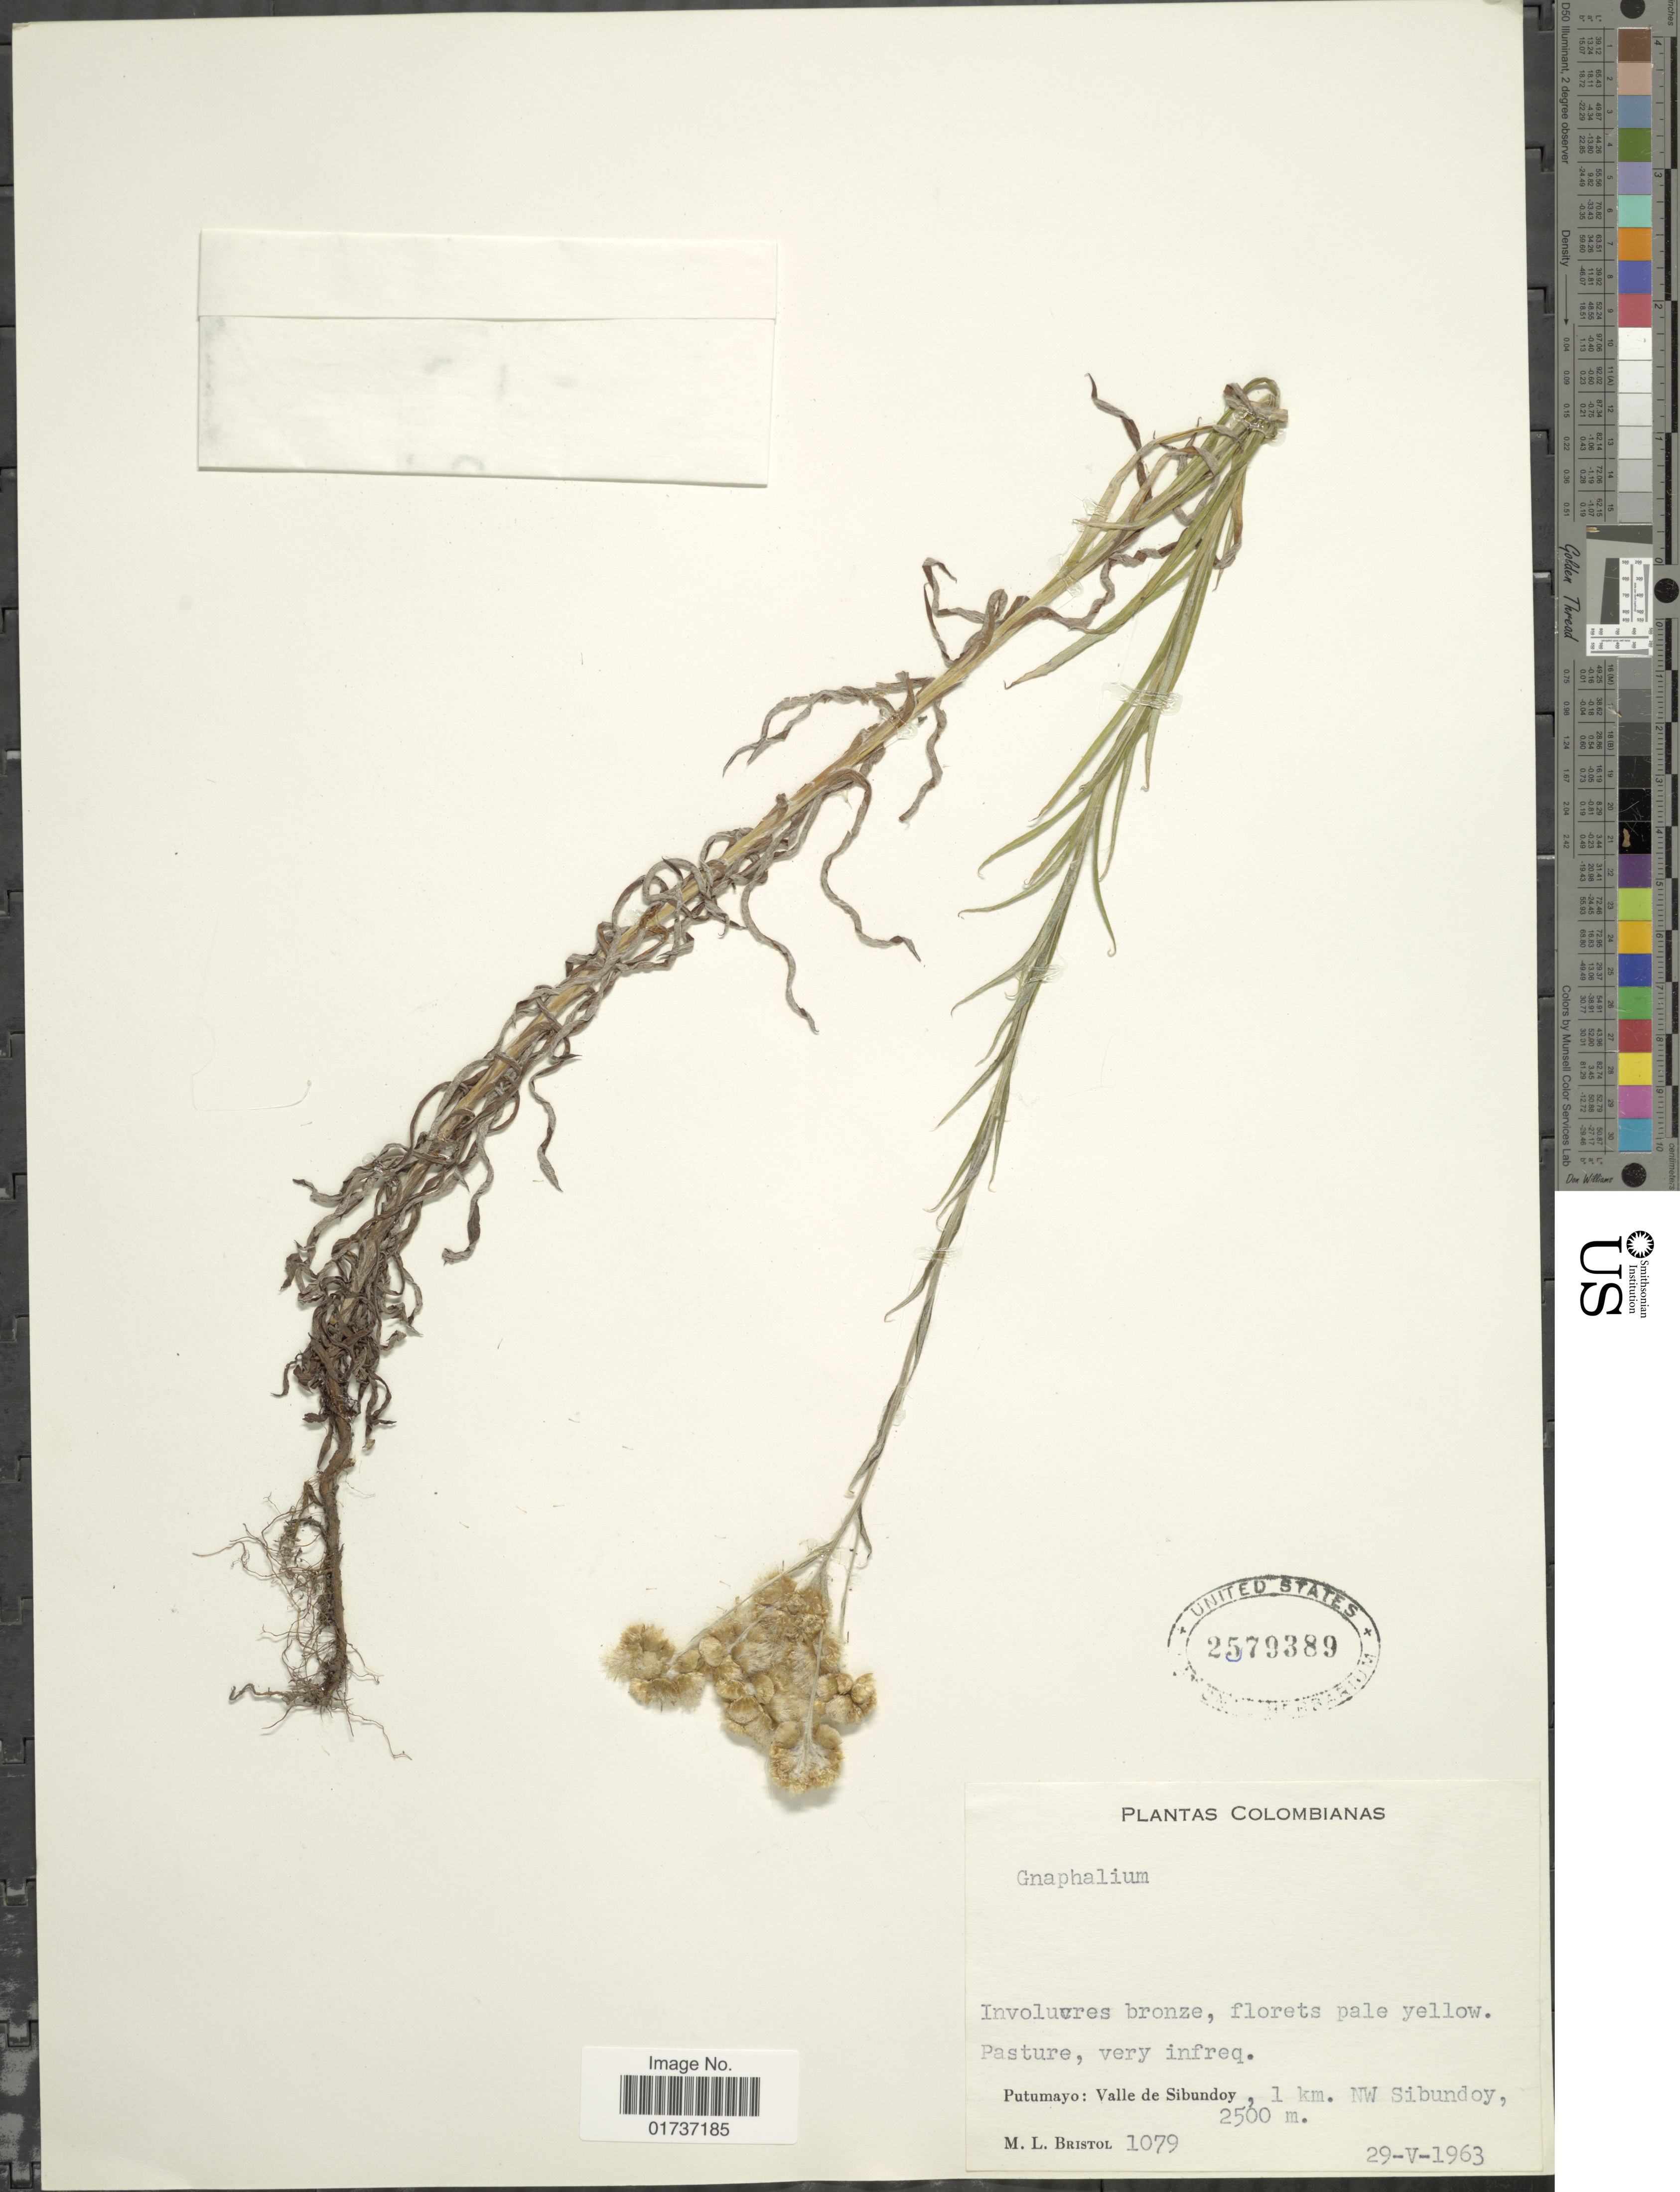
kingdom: Plantae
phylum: Tracheophyta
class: Magnoliopsida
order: Asterales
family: Asteraceae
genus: Gnaphalium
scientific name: Gnaphalium sp.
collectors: M. L. Bristol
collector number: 1079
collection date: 1963-05-29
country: Colombia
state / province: Putumayo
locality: Valle de Sibundoy, 1 km NW Sibundoy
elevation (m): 2500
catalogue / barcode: US 2579389